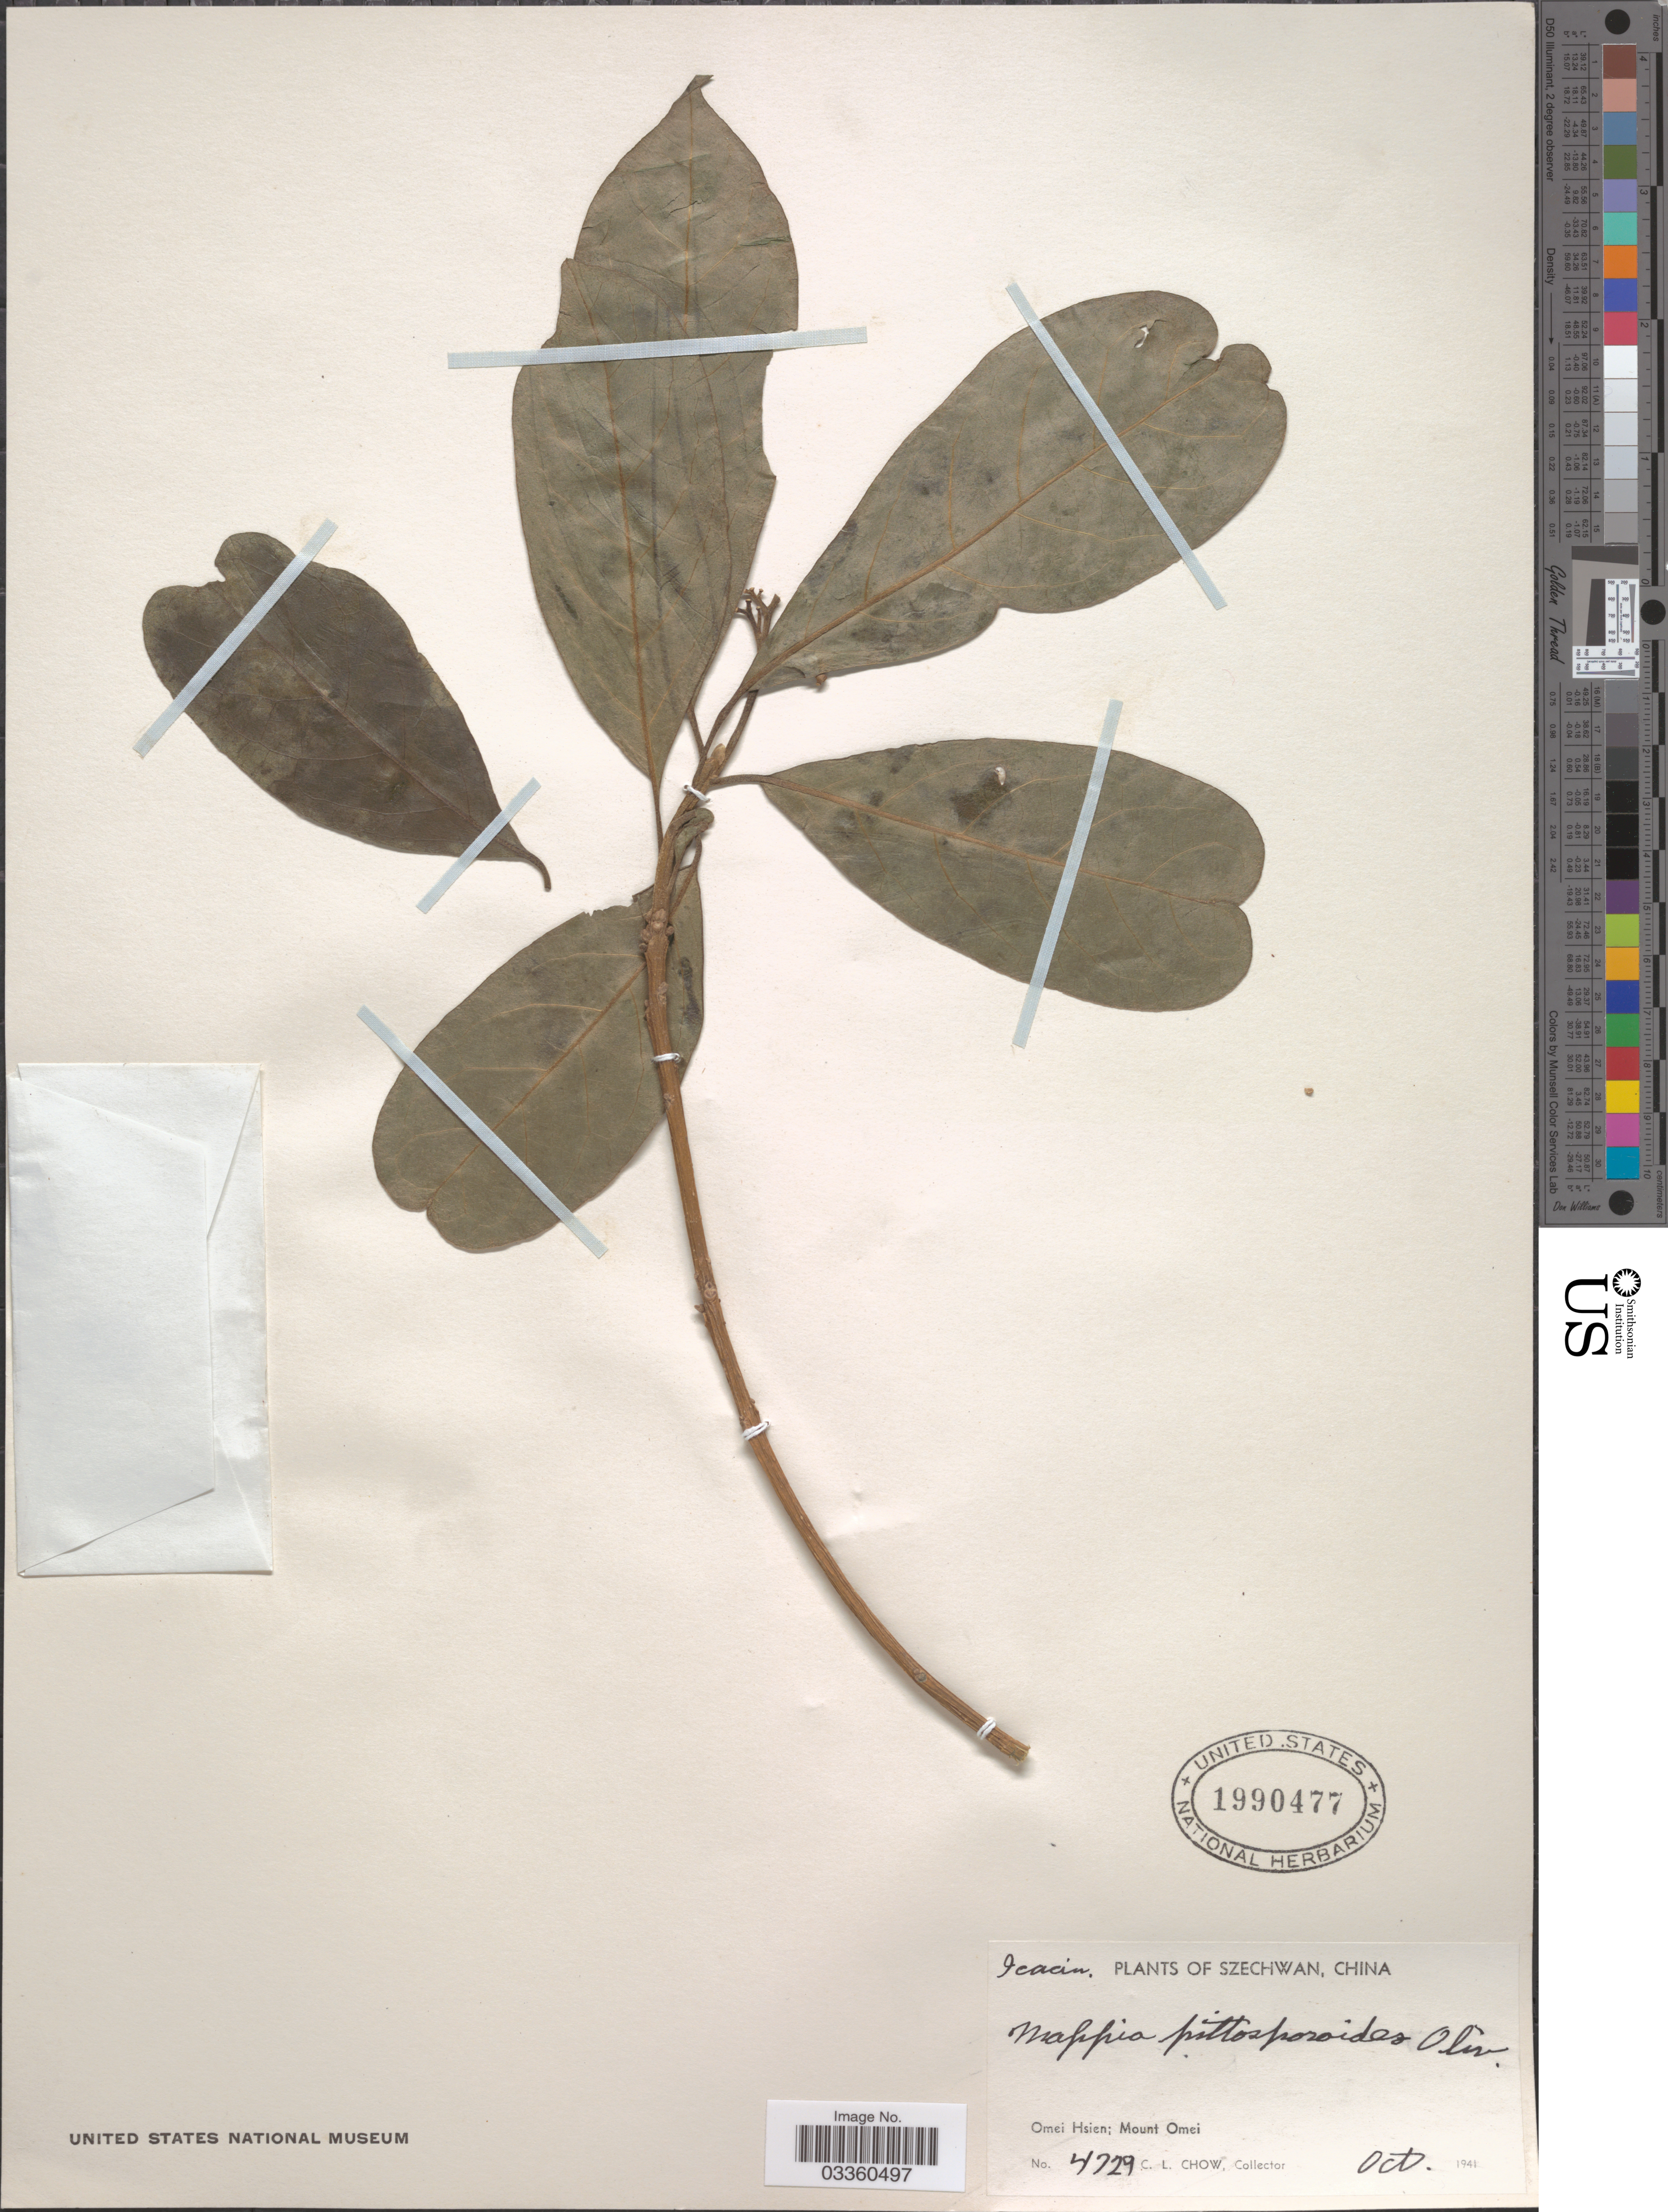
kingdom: Plantae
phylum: Tracheophyta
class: Magnoliopsida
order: Icacinales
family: Icacinaceae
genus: Nothapodytes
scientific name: Nothapodytes pittosporoides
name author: (Oliv.) Sleumer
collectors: C. Chow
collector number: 4729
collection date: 1941-10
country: China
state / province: Sichuan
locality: Szechwan. Omei Hsien; Mount Omei.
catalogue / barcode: US 1990477